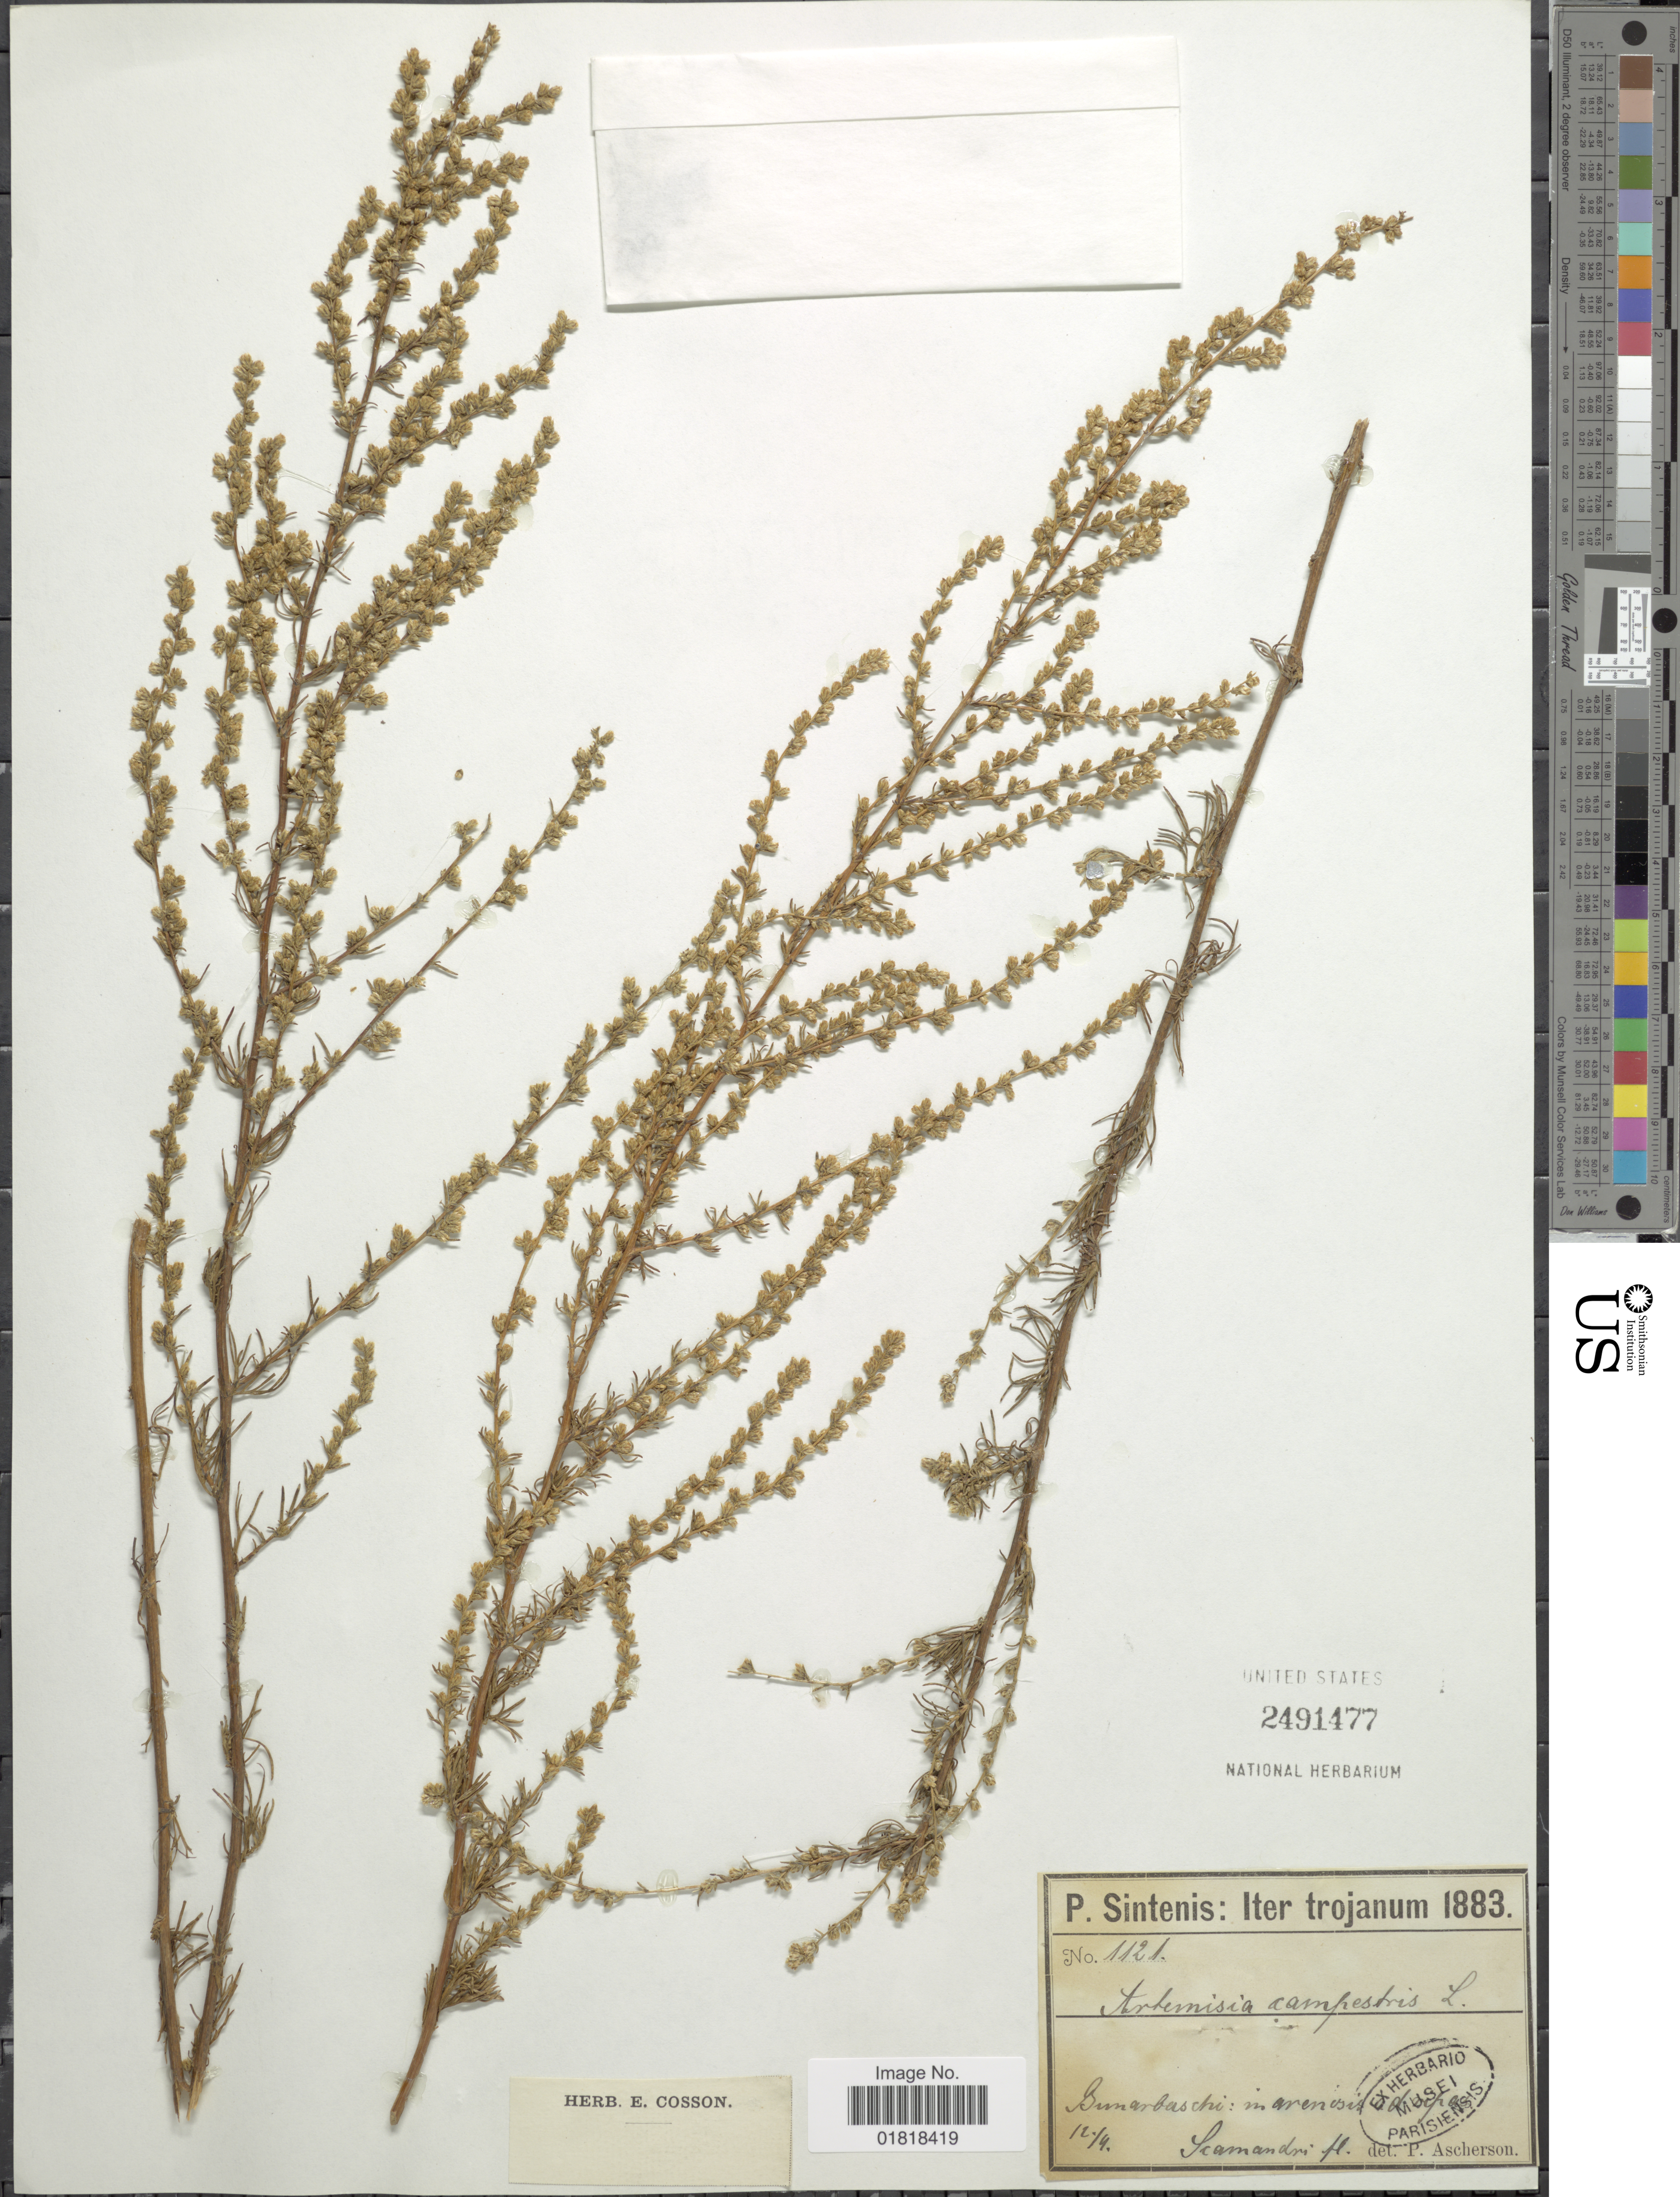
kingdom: Plantae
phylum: Tracheophyta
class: Magnoliopsida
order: Asterales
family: Asteraceae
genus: Artemisia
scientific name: Artemisia campestris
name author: L.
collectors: P. Sintenis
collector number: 1121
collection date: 1883-04-12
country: Turkey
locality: Iter trojanum, Bunarbaschi: in arenosis [illegible text], Scamandri [unsure placement] [interpreted]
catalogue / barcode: US 2491477